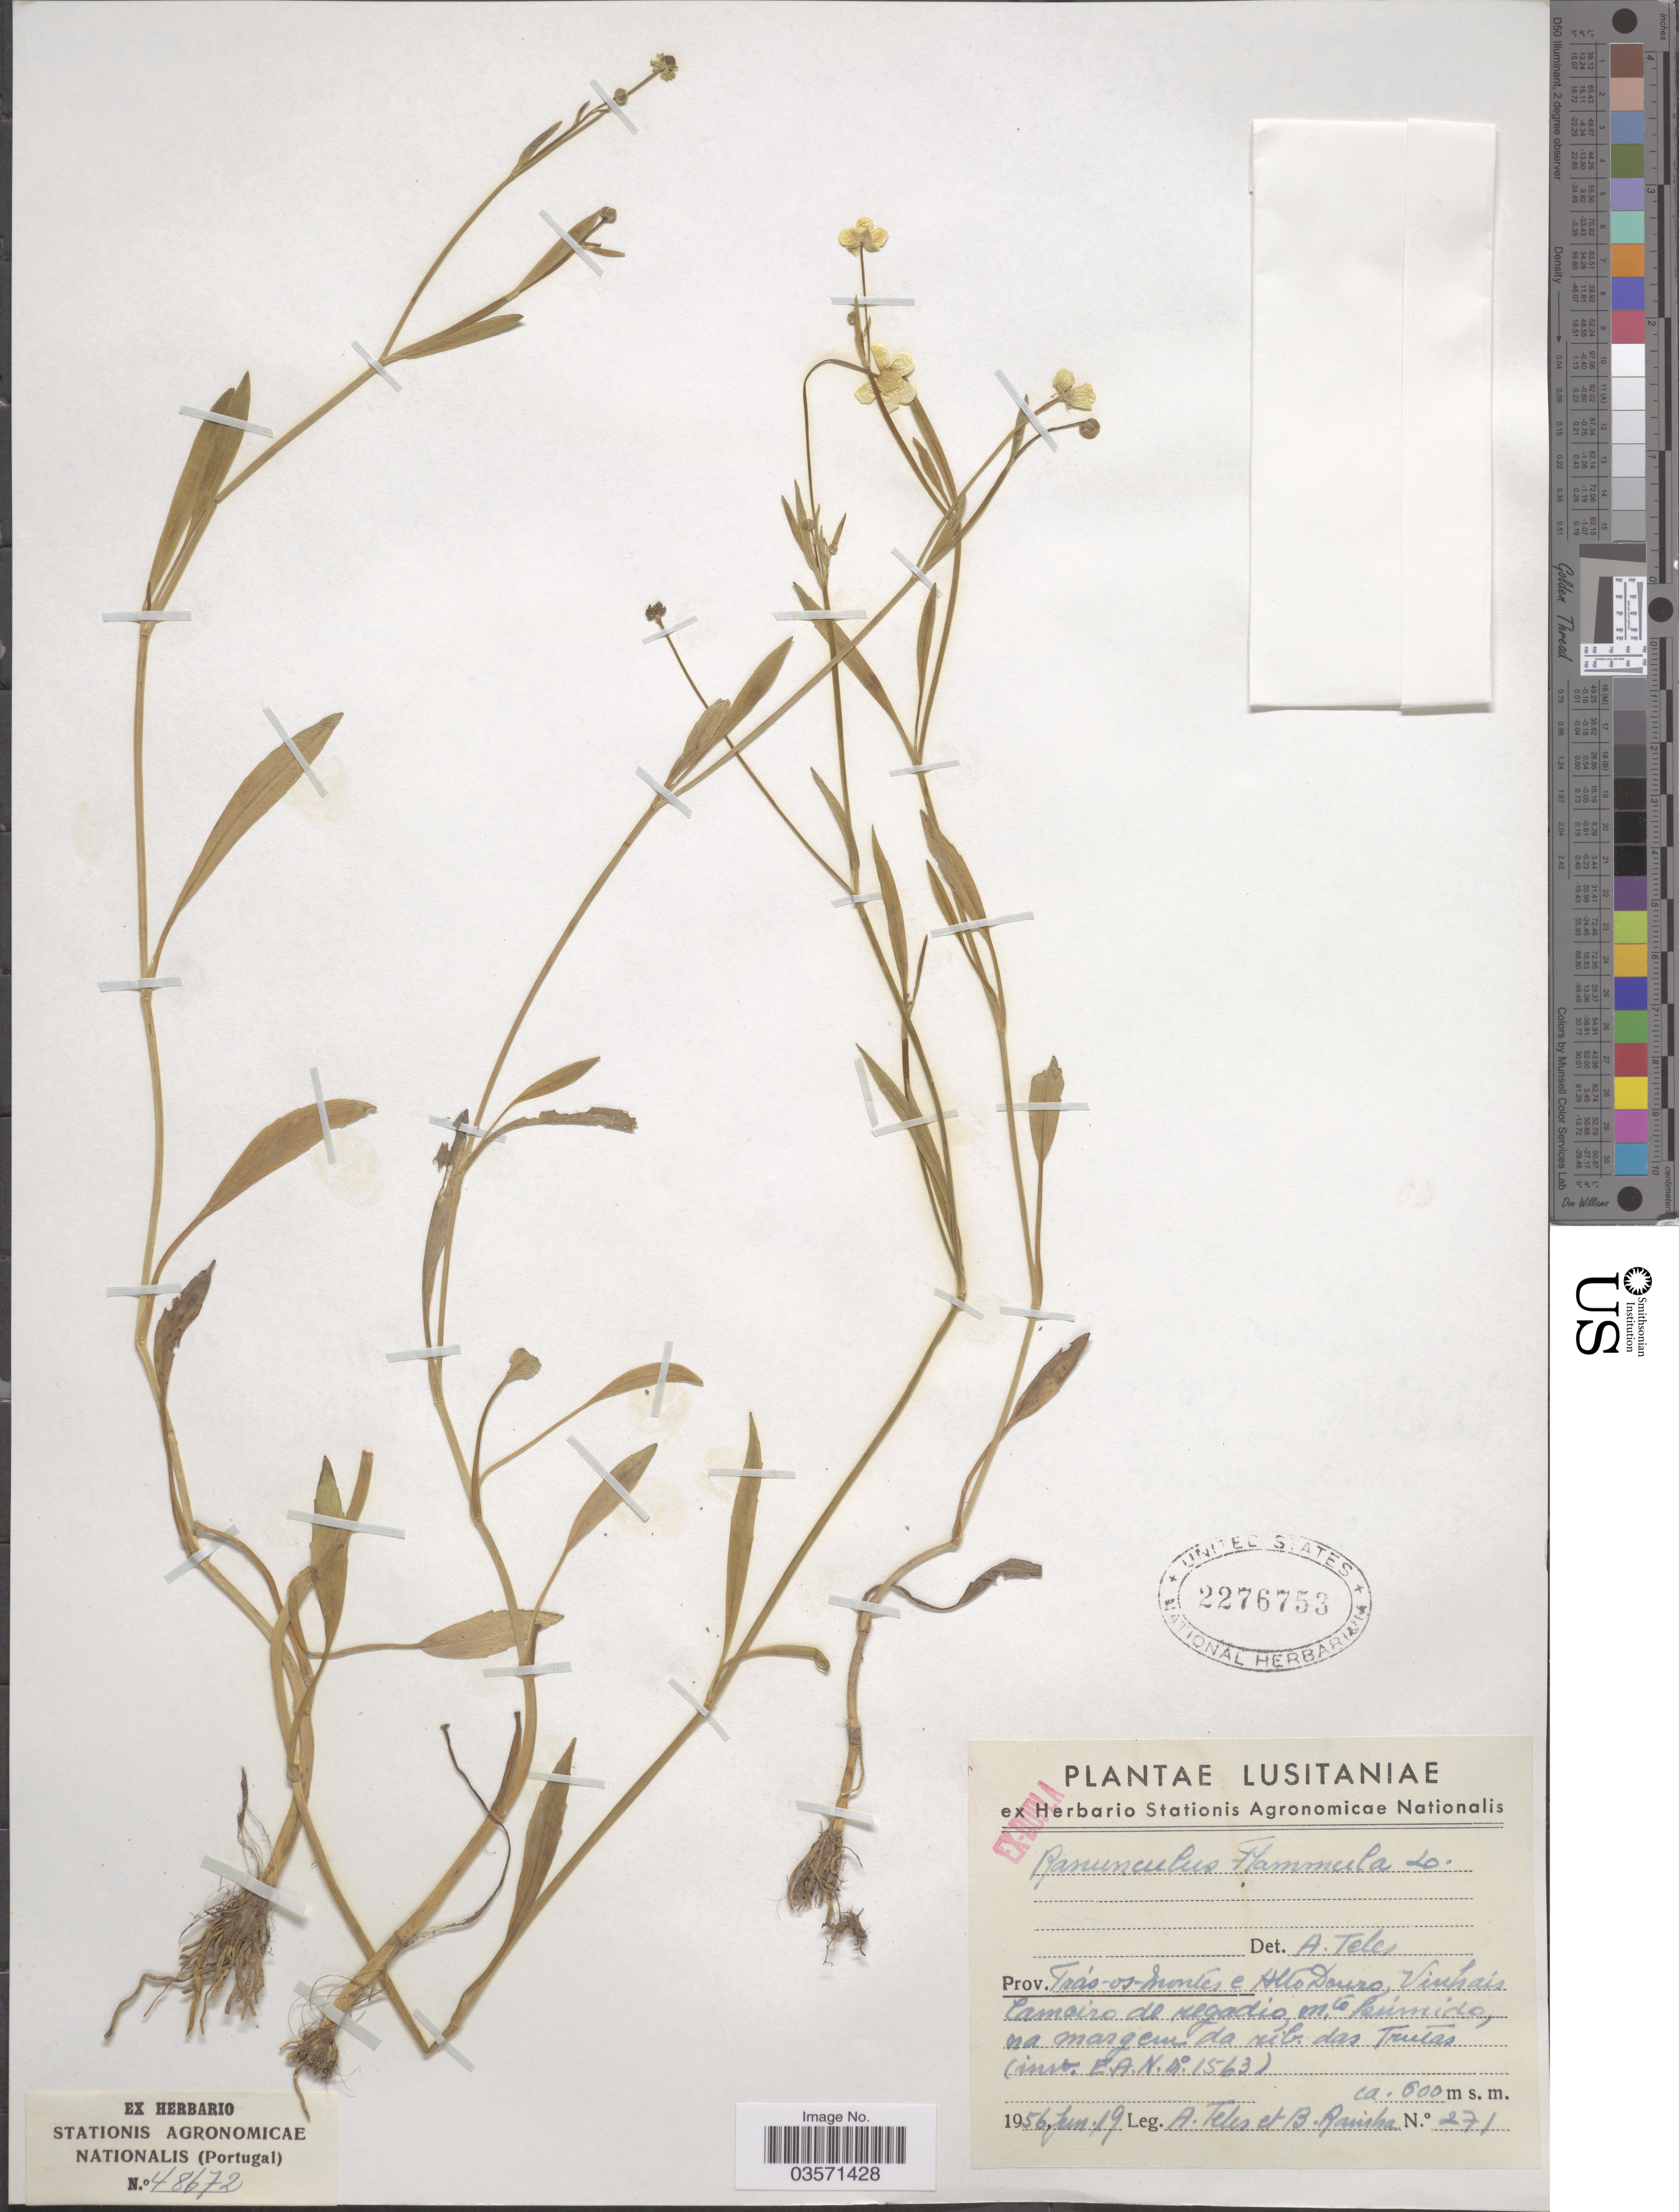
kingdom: Plantae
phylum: Tracheophyta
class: Magnoliopsida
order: Ranunculales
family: Ranunculaceae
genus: Ranunculus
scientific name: Ranunculus flammula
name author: L.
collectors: A. Teles & B. Rainha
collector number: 271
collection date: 1956-06-19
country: Portugal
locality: Lusitaniae. Prov. Trás-os-Montes e Alto Douro, Vinhaís Camairo de regadio, onto humido na margen da rib. das Trutas. [interpreted]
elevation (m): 600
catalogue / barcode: US 2276753